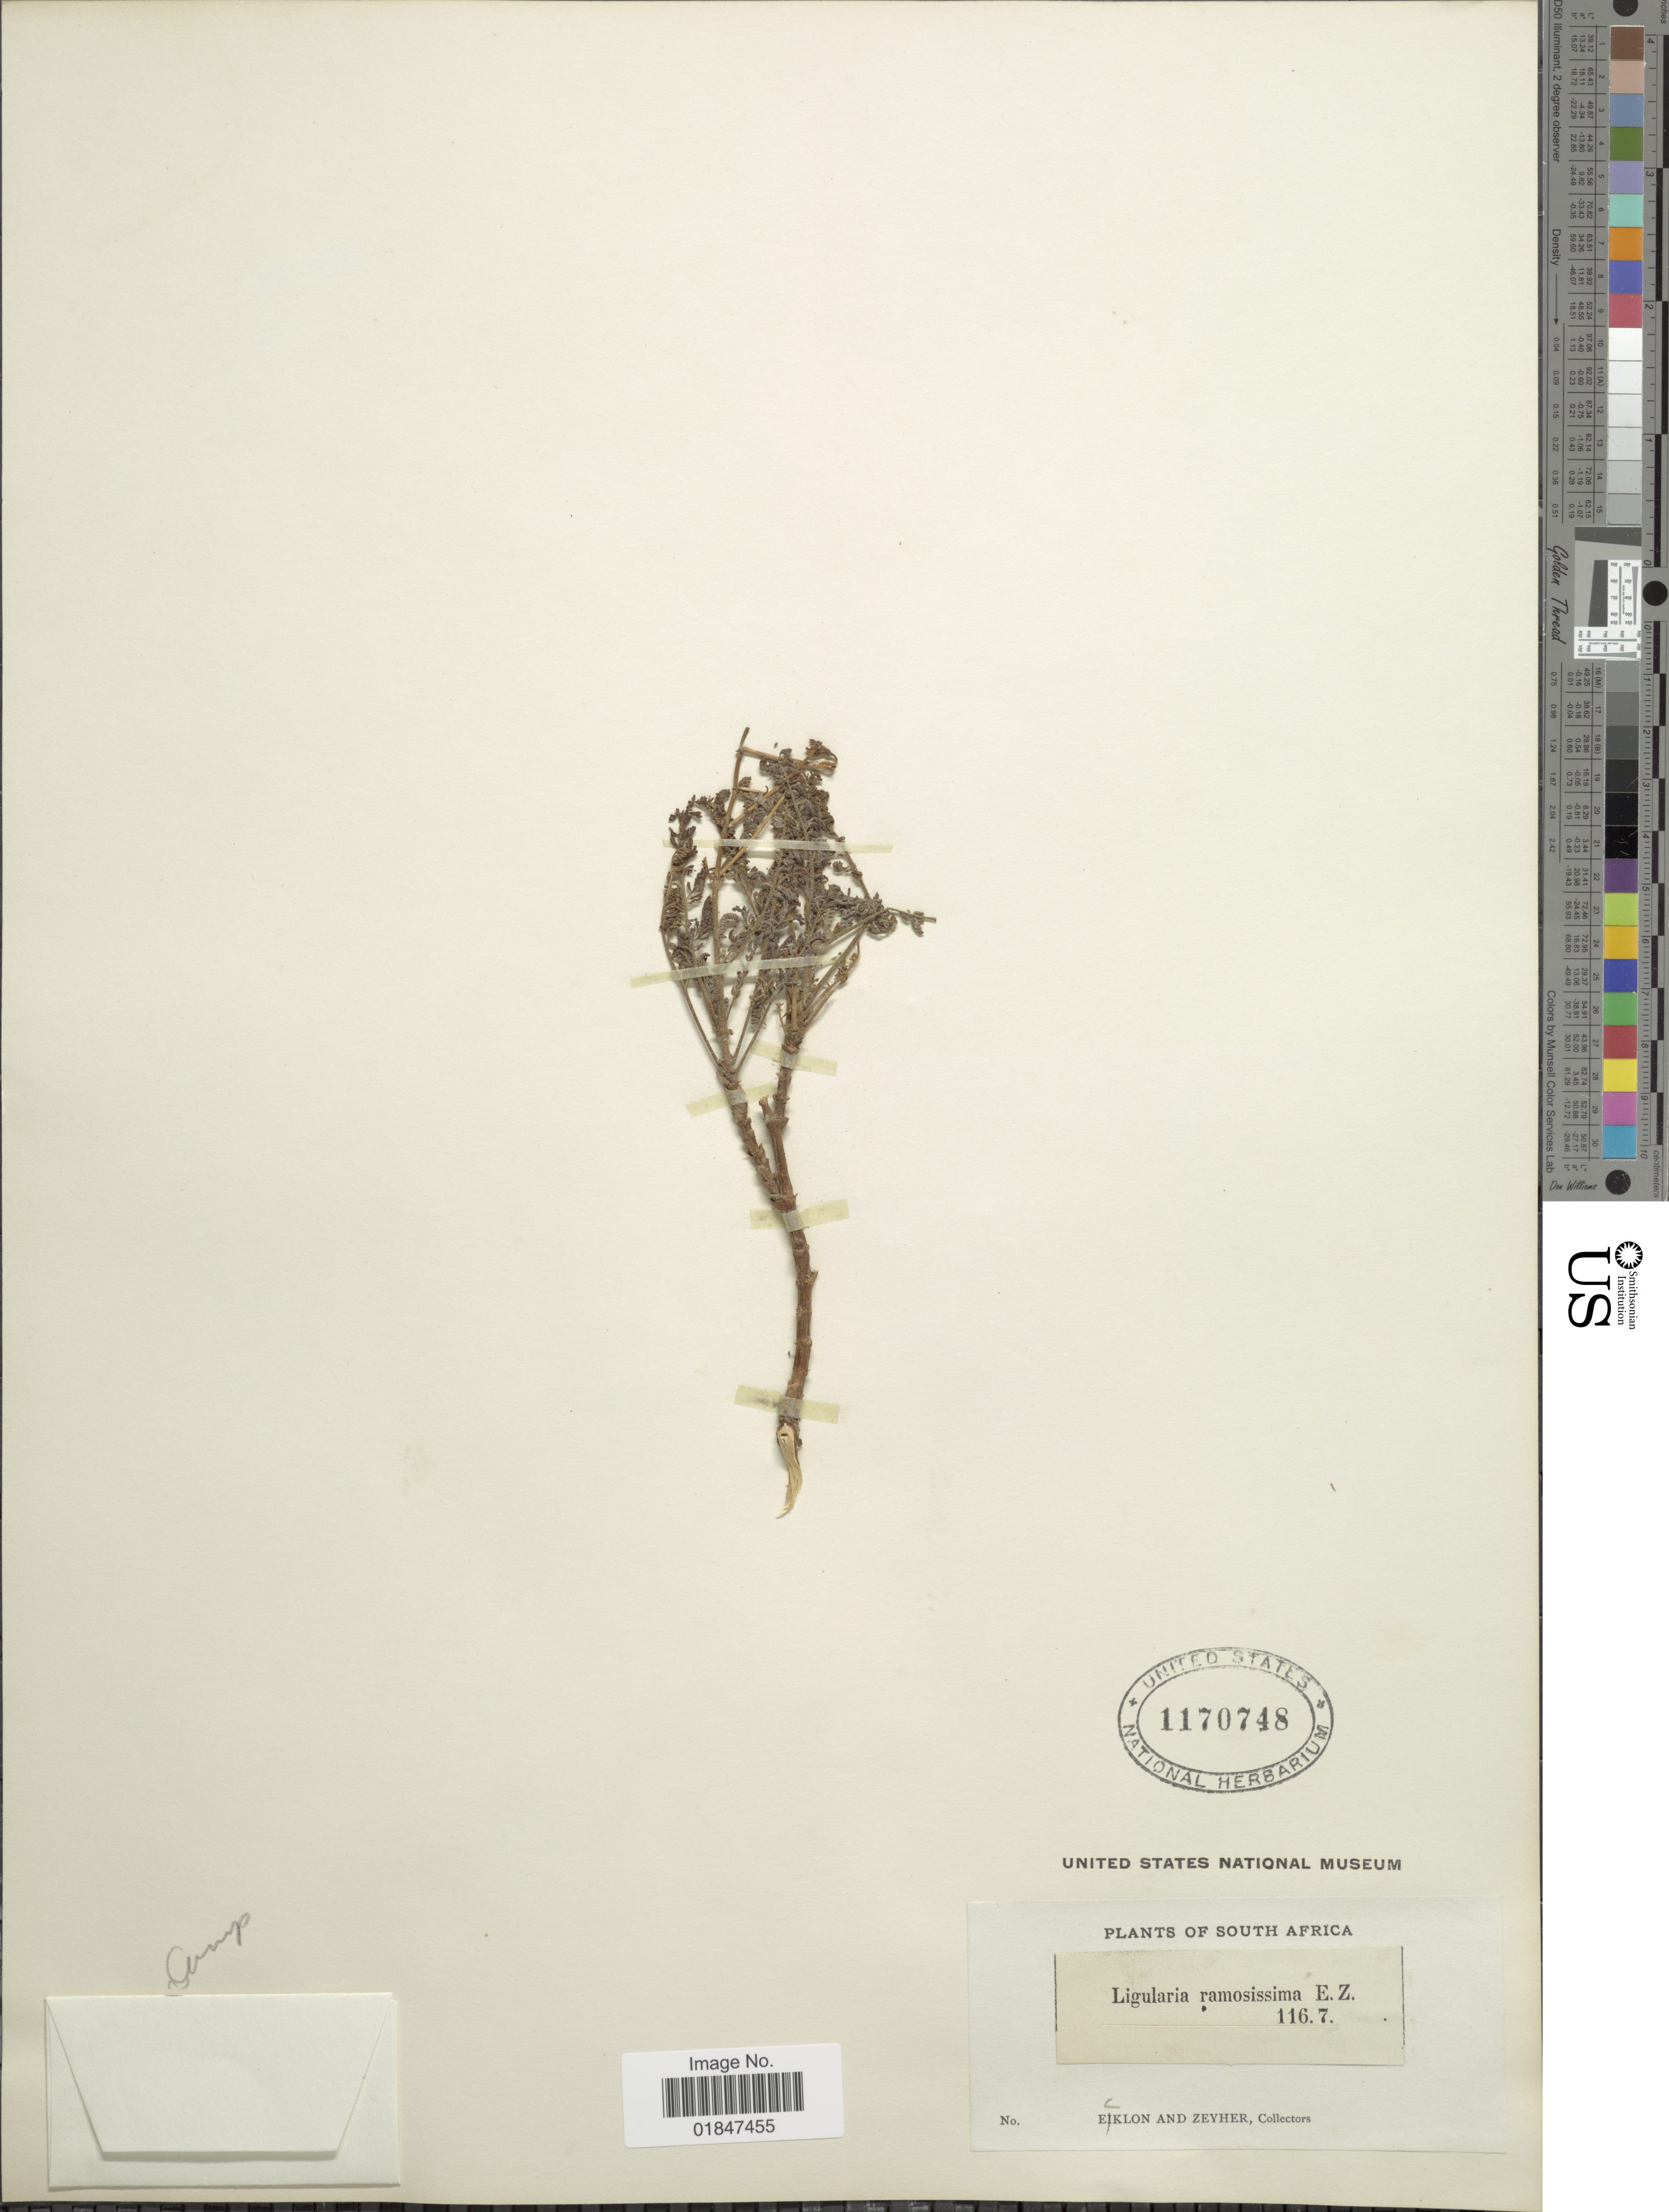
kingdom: Plantae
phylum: Tracheophyta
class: Magnoliopsida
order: Asterales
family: Asteraceae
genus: Ligularia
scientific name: Ligularia ramoisissima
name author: (Cav.) Eckl. & Zeyh.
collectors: -. Ecklon & -. Zeyher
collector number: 1667*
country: South Africa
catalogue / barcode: US 1170748